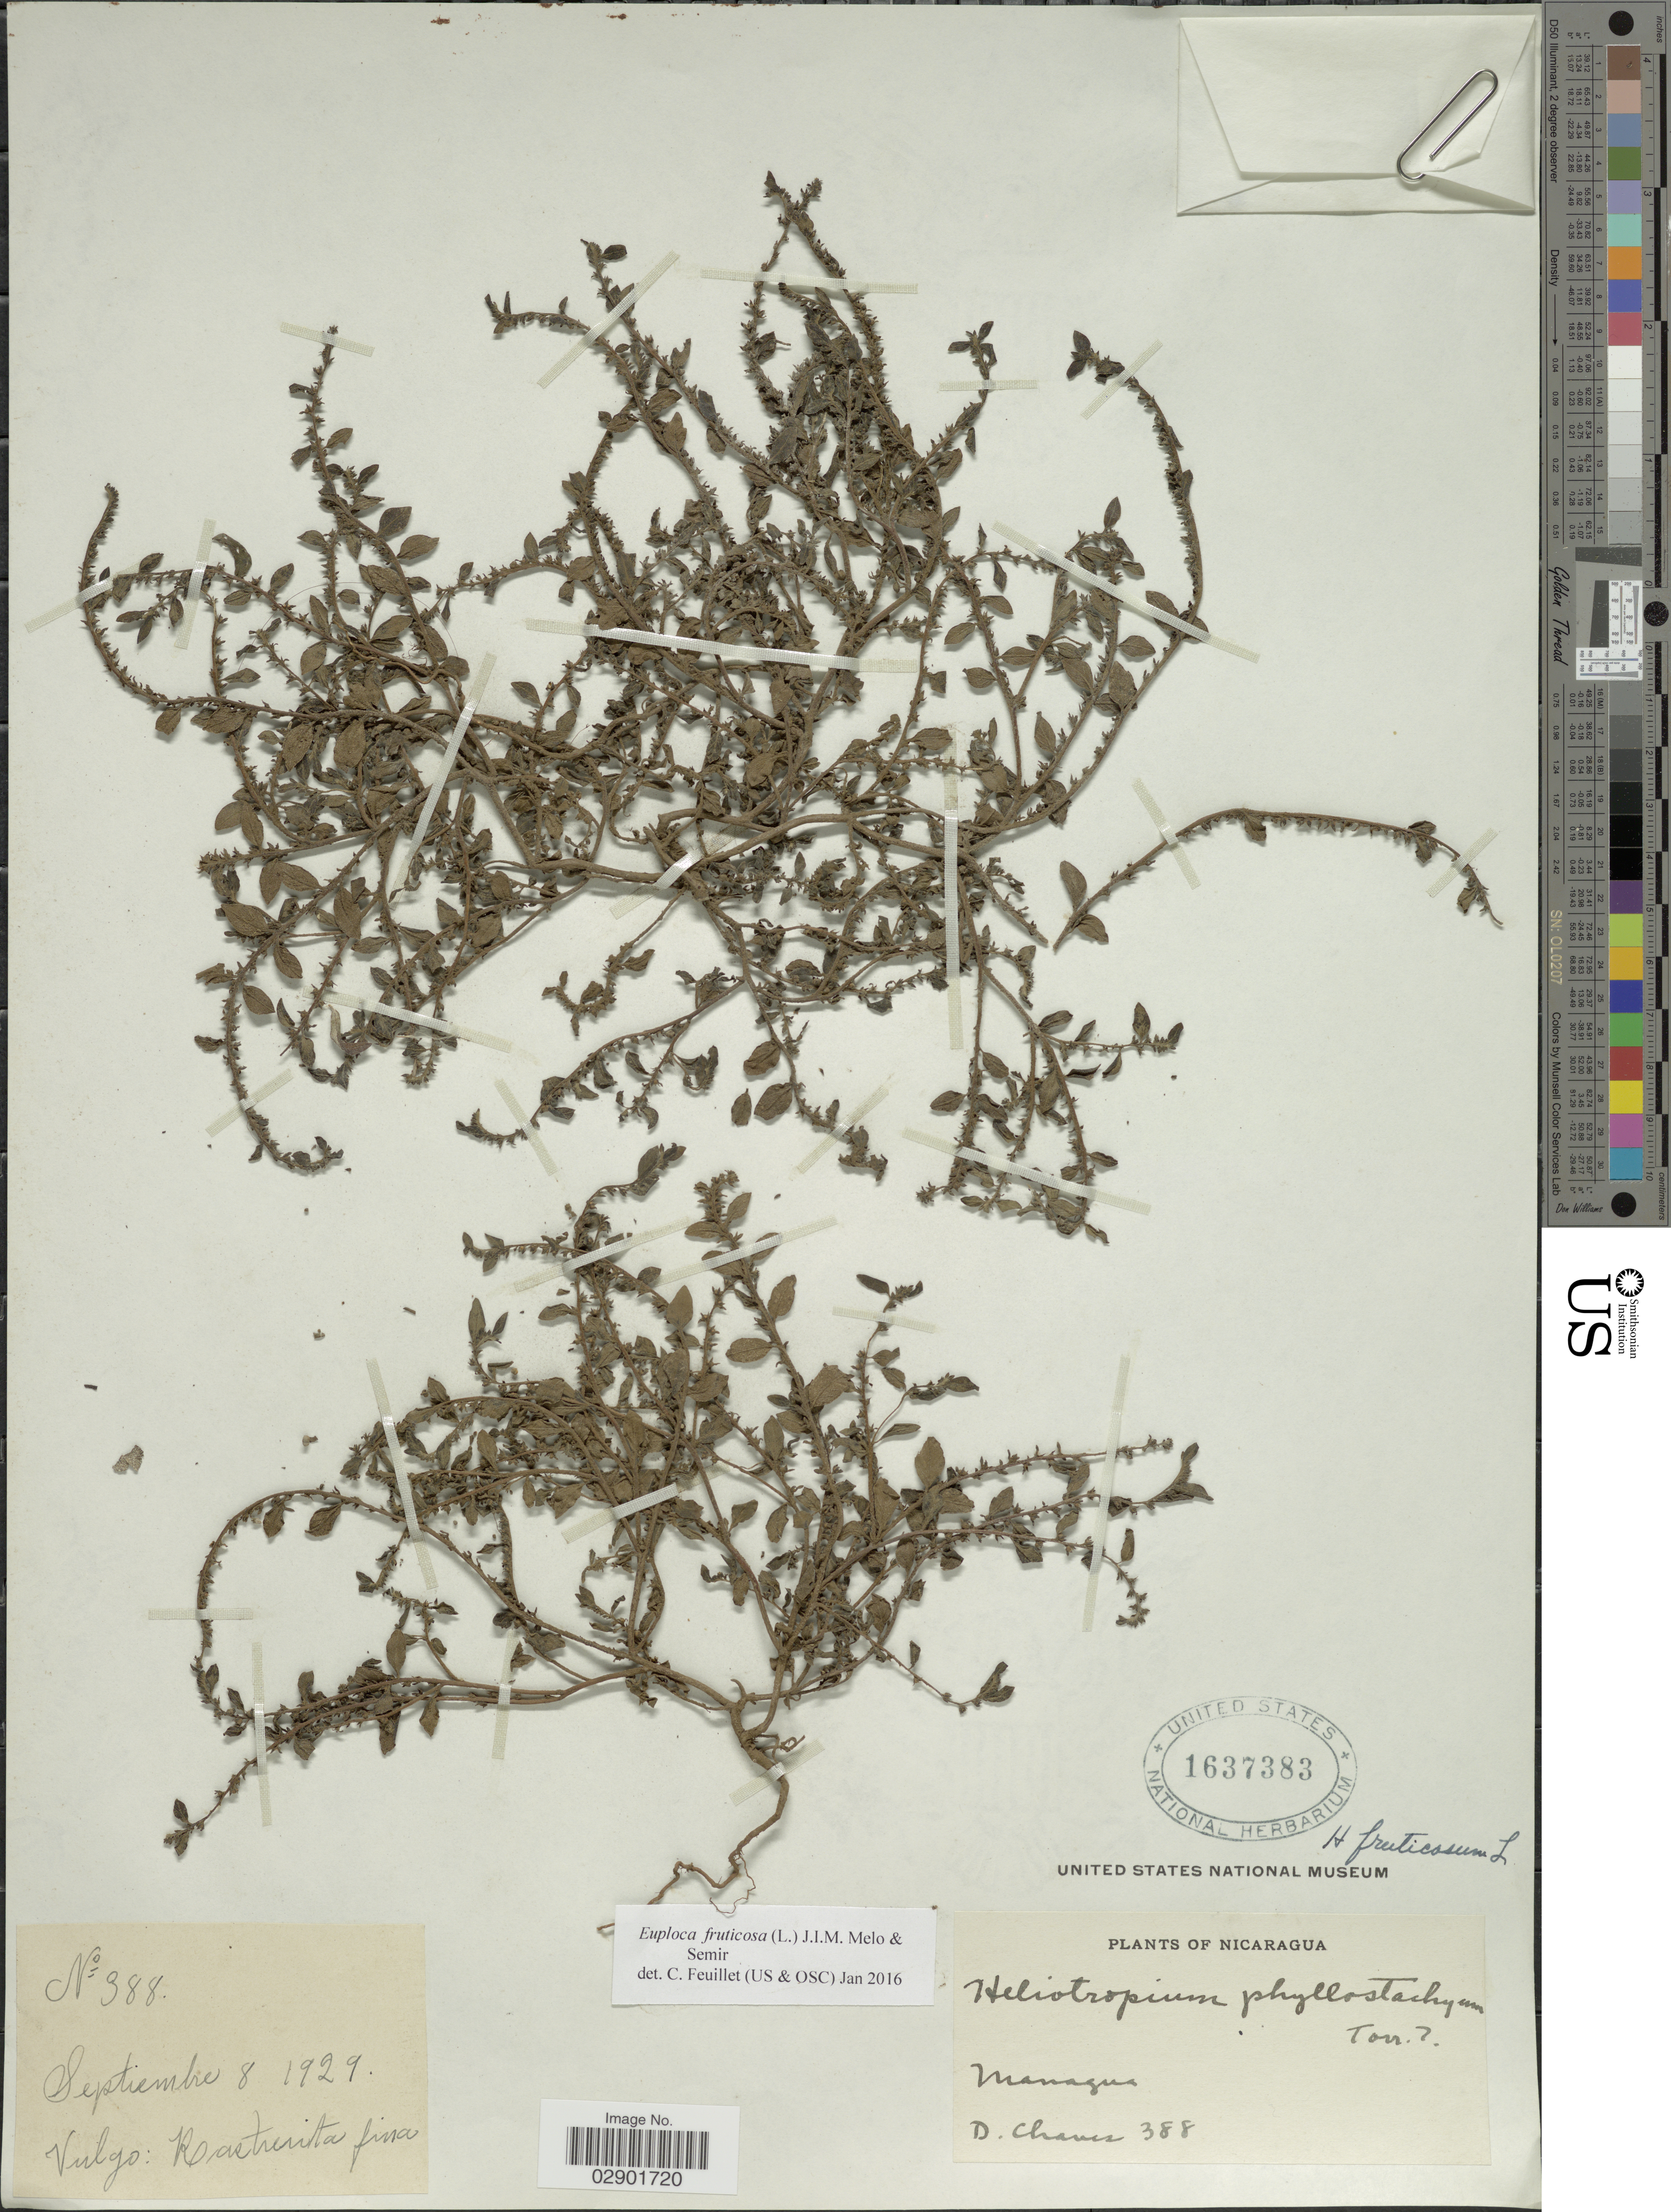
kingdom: Plantae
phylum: Tracheophyta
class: Magnoliopsida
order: Boraginales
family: Heliotropiaceae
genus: Euploca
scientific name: Euploca fruticosa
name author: (L.) J.I.M. Melo & Semir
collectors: D. Chaves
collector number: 388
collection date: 1929-09-08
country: Nicaragua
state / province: Managua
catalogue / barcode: US 1637383